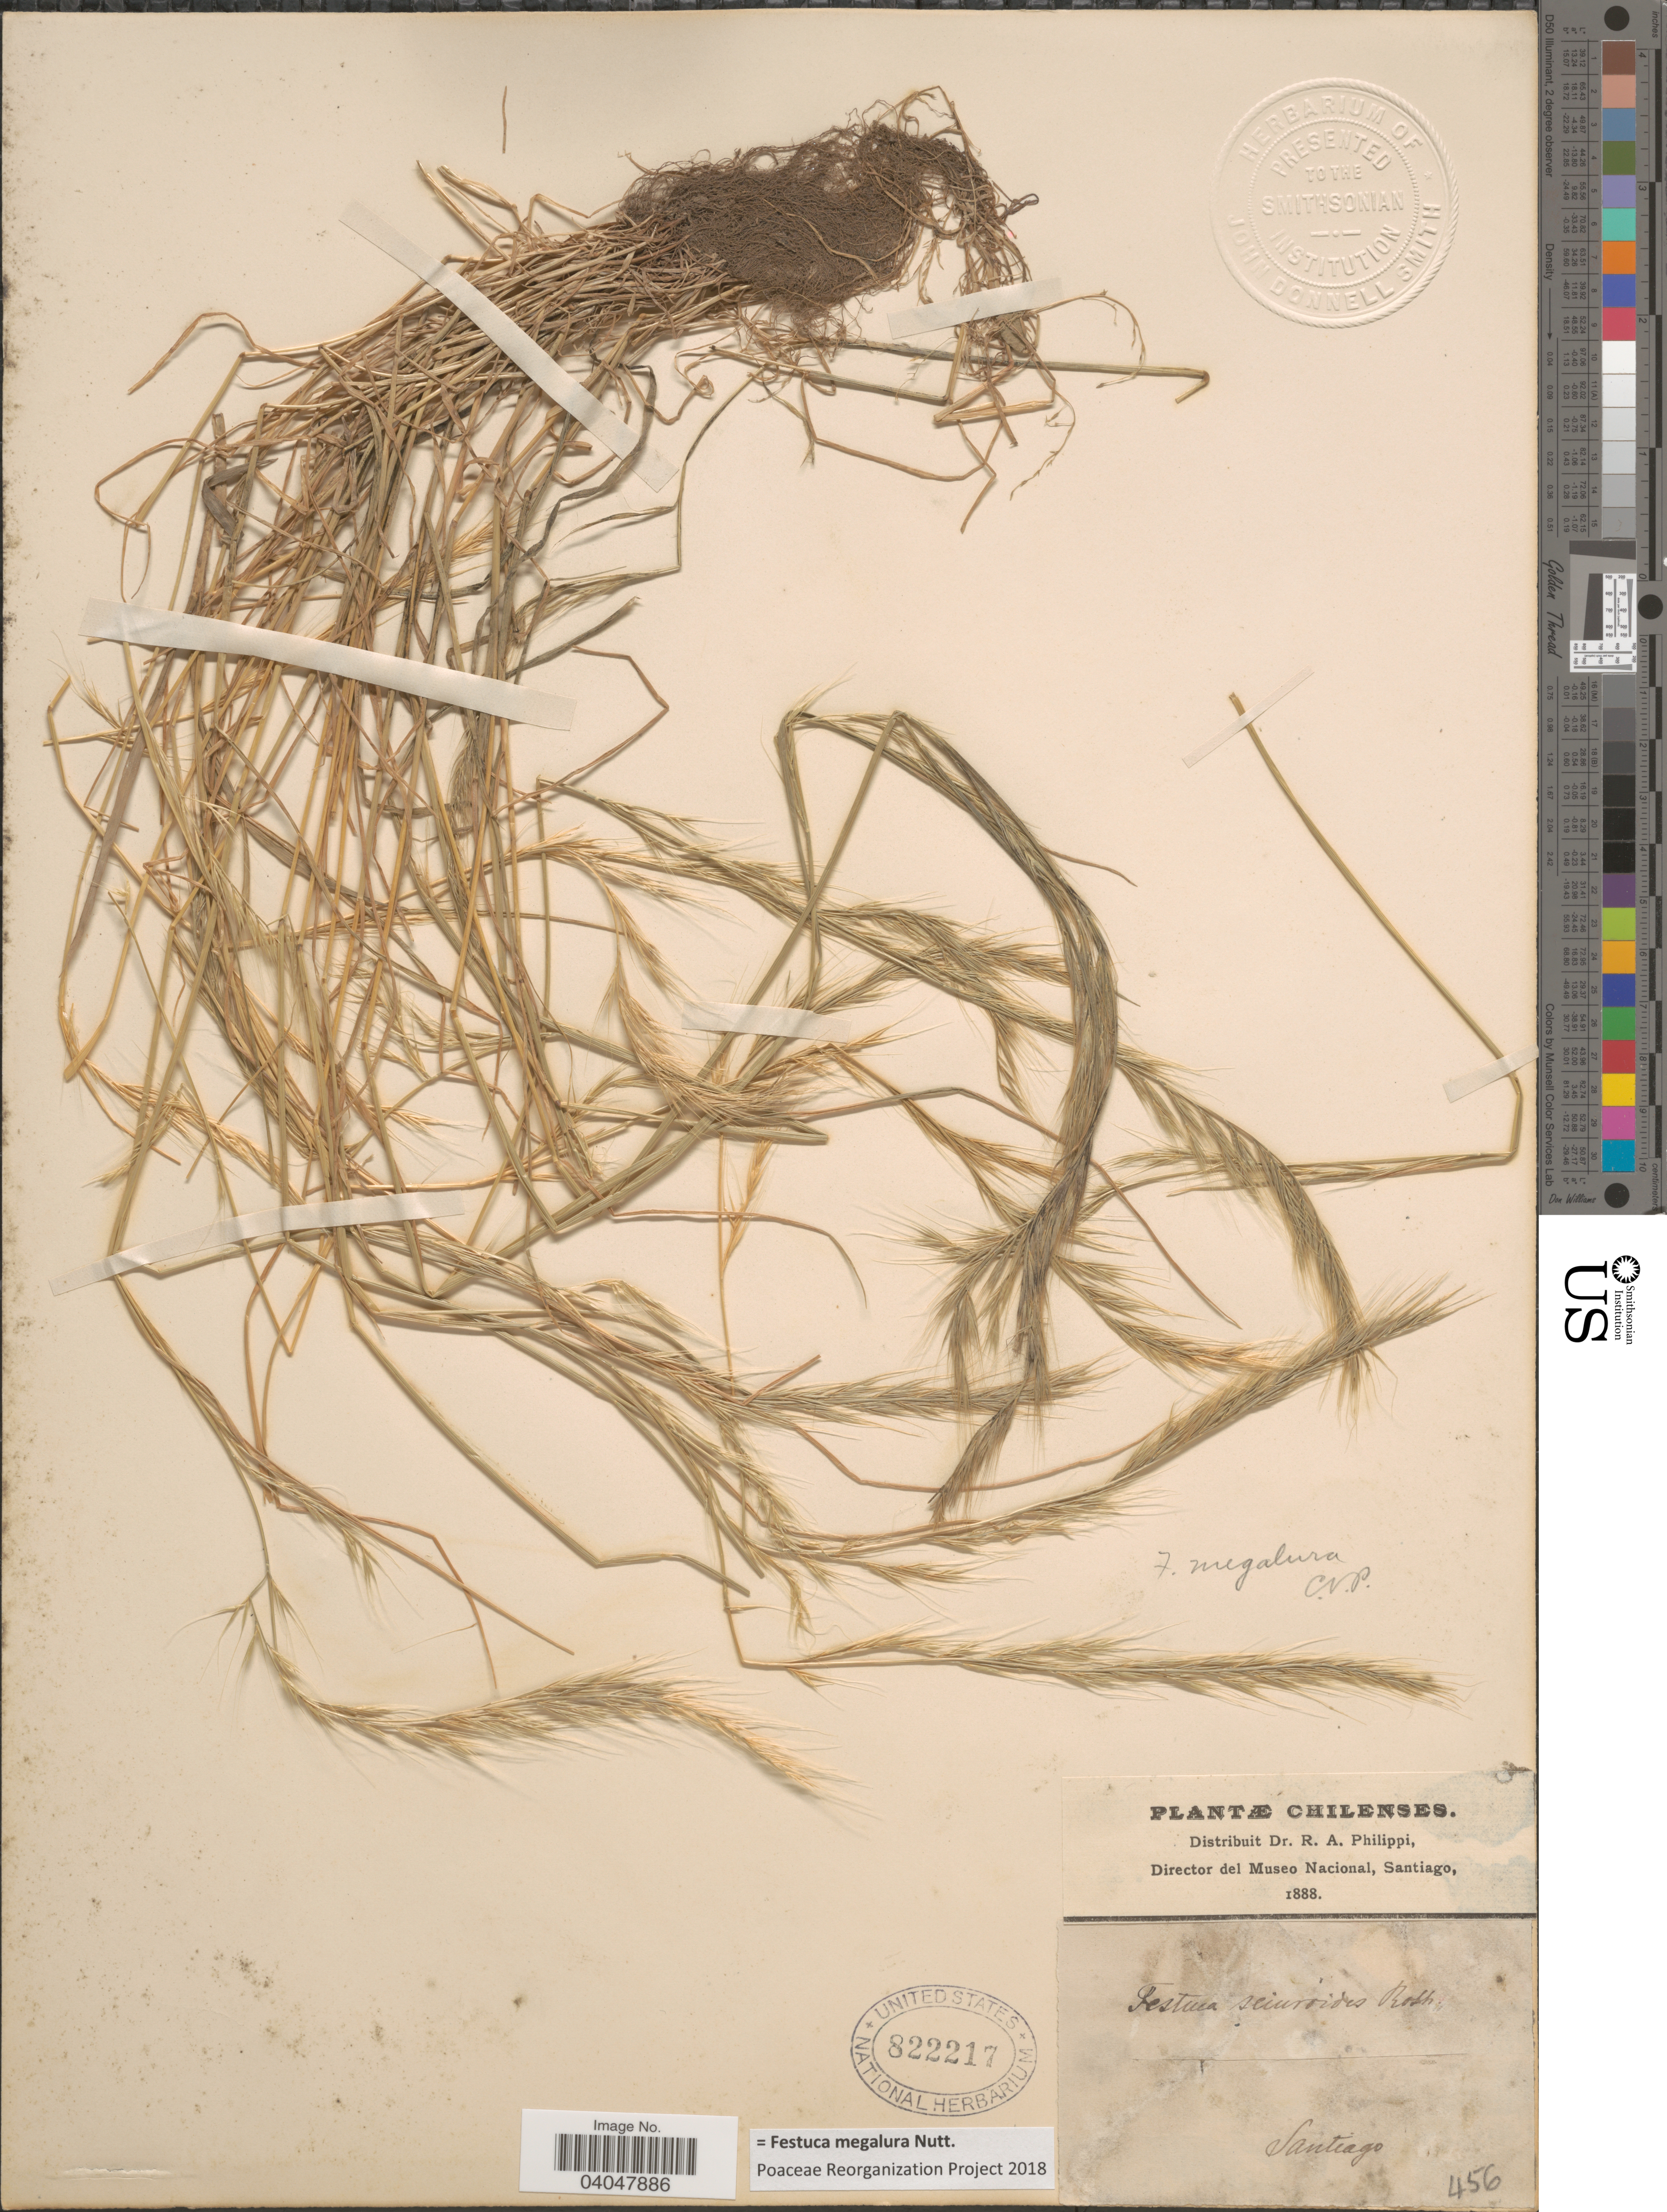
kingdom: Plantae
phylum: Tracheophyta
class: Liliopsida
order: Poales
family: Poaceae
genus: Festuca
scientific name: Festuca megalura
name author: Nutt.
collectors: ex. herb. R.A. Philippi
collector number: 456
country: Chile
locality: Santiago.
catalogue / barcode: US 822217